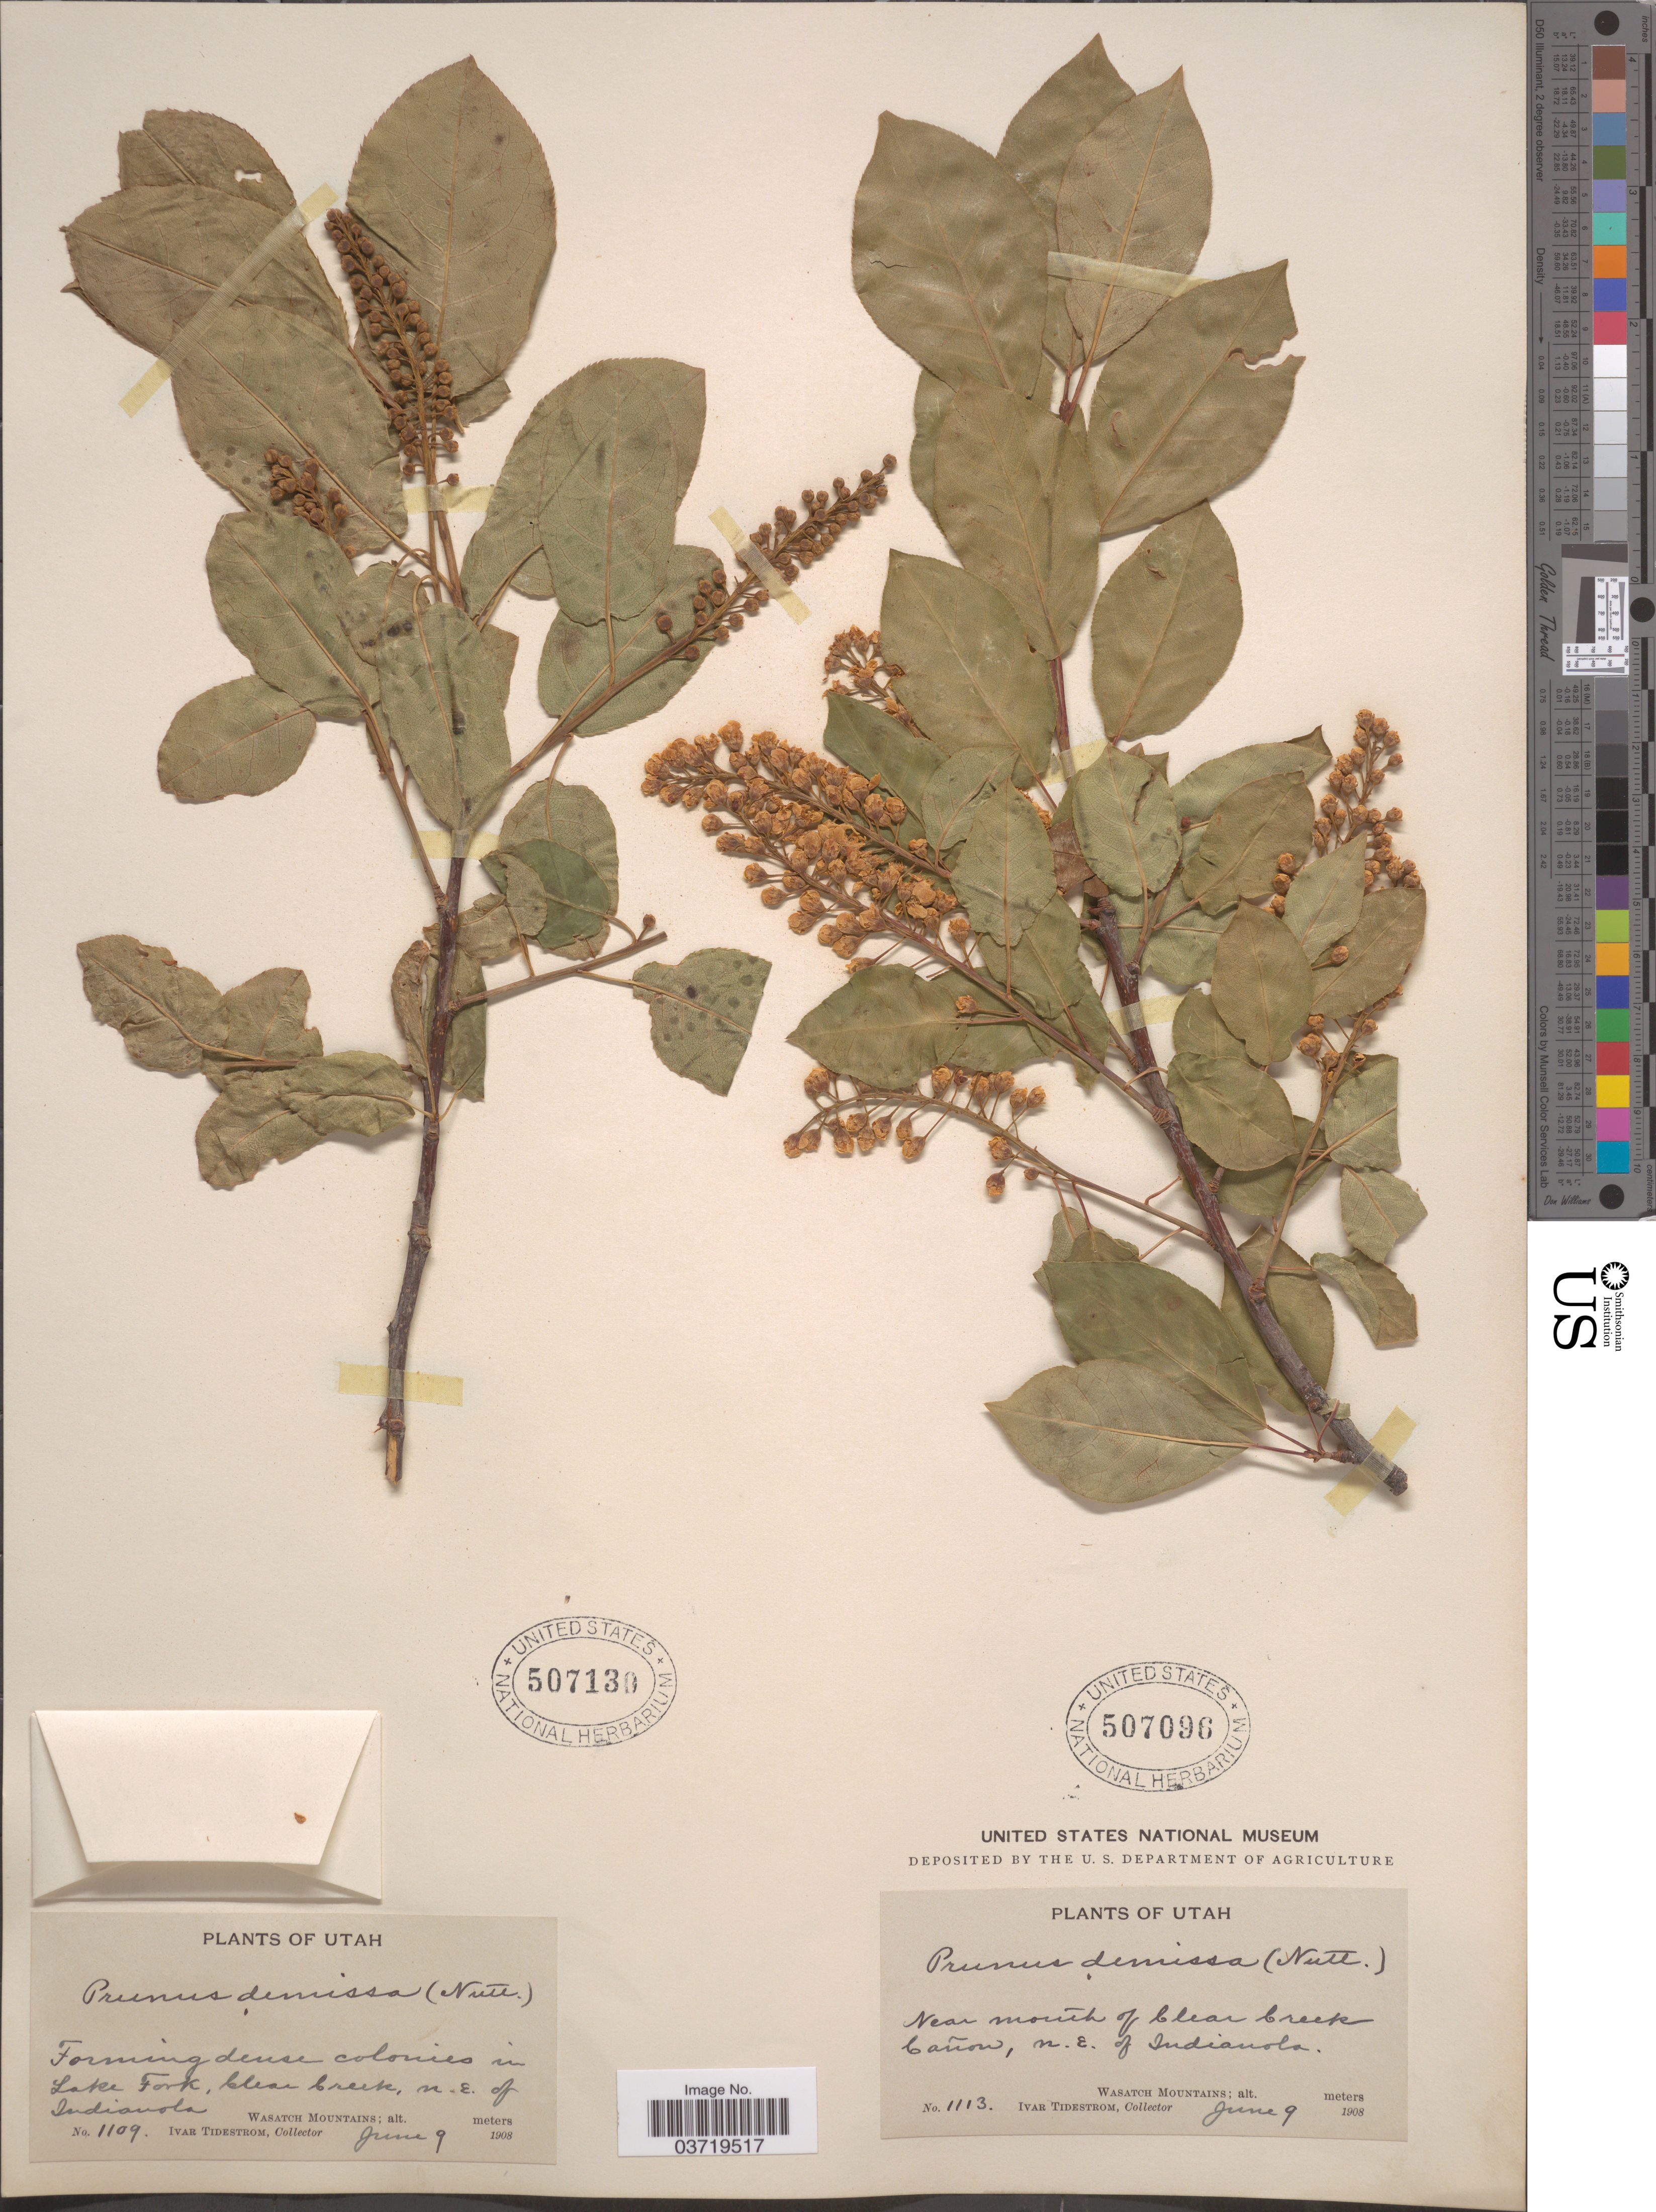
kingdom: Plantae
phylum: Tracheophyta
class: Magnoliopsida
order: Rosales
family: Rosaceae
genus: Prunus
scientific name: Prunus virginiana var. demissa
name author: (Nutt.) Torr.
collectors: I. F. Tidestrom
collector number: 1113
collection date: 1908-06-09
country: United States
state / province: Utah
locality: Near mouth of Clear Creek Cañon, n.e. of Indianola.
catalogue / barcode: US 507096